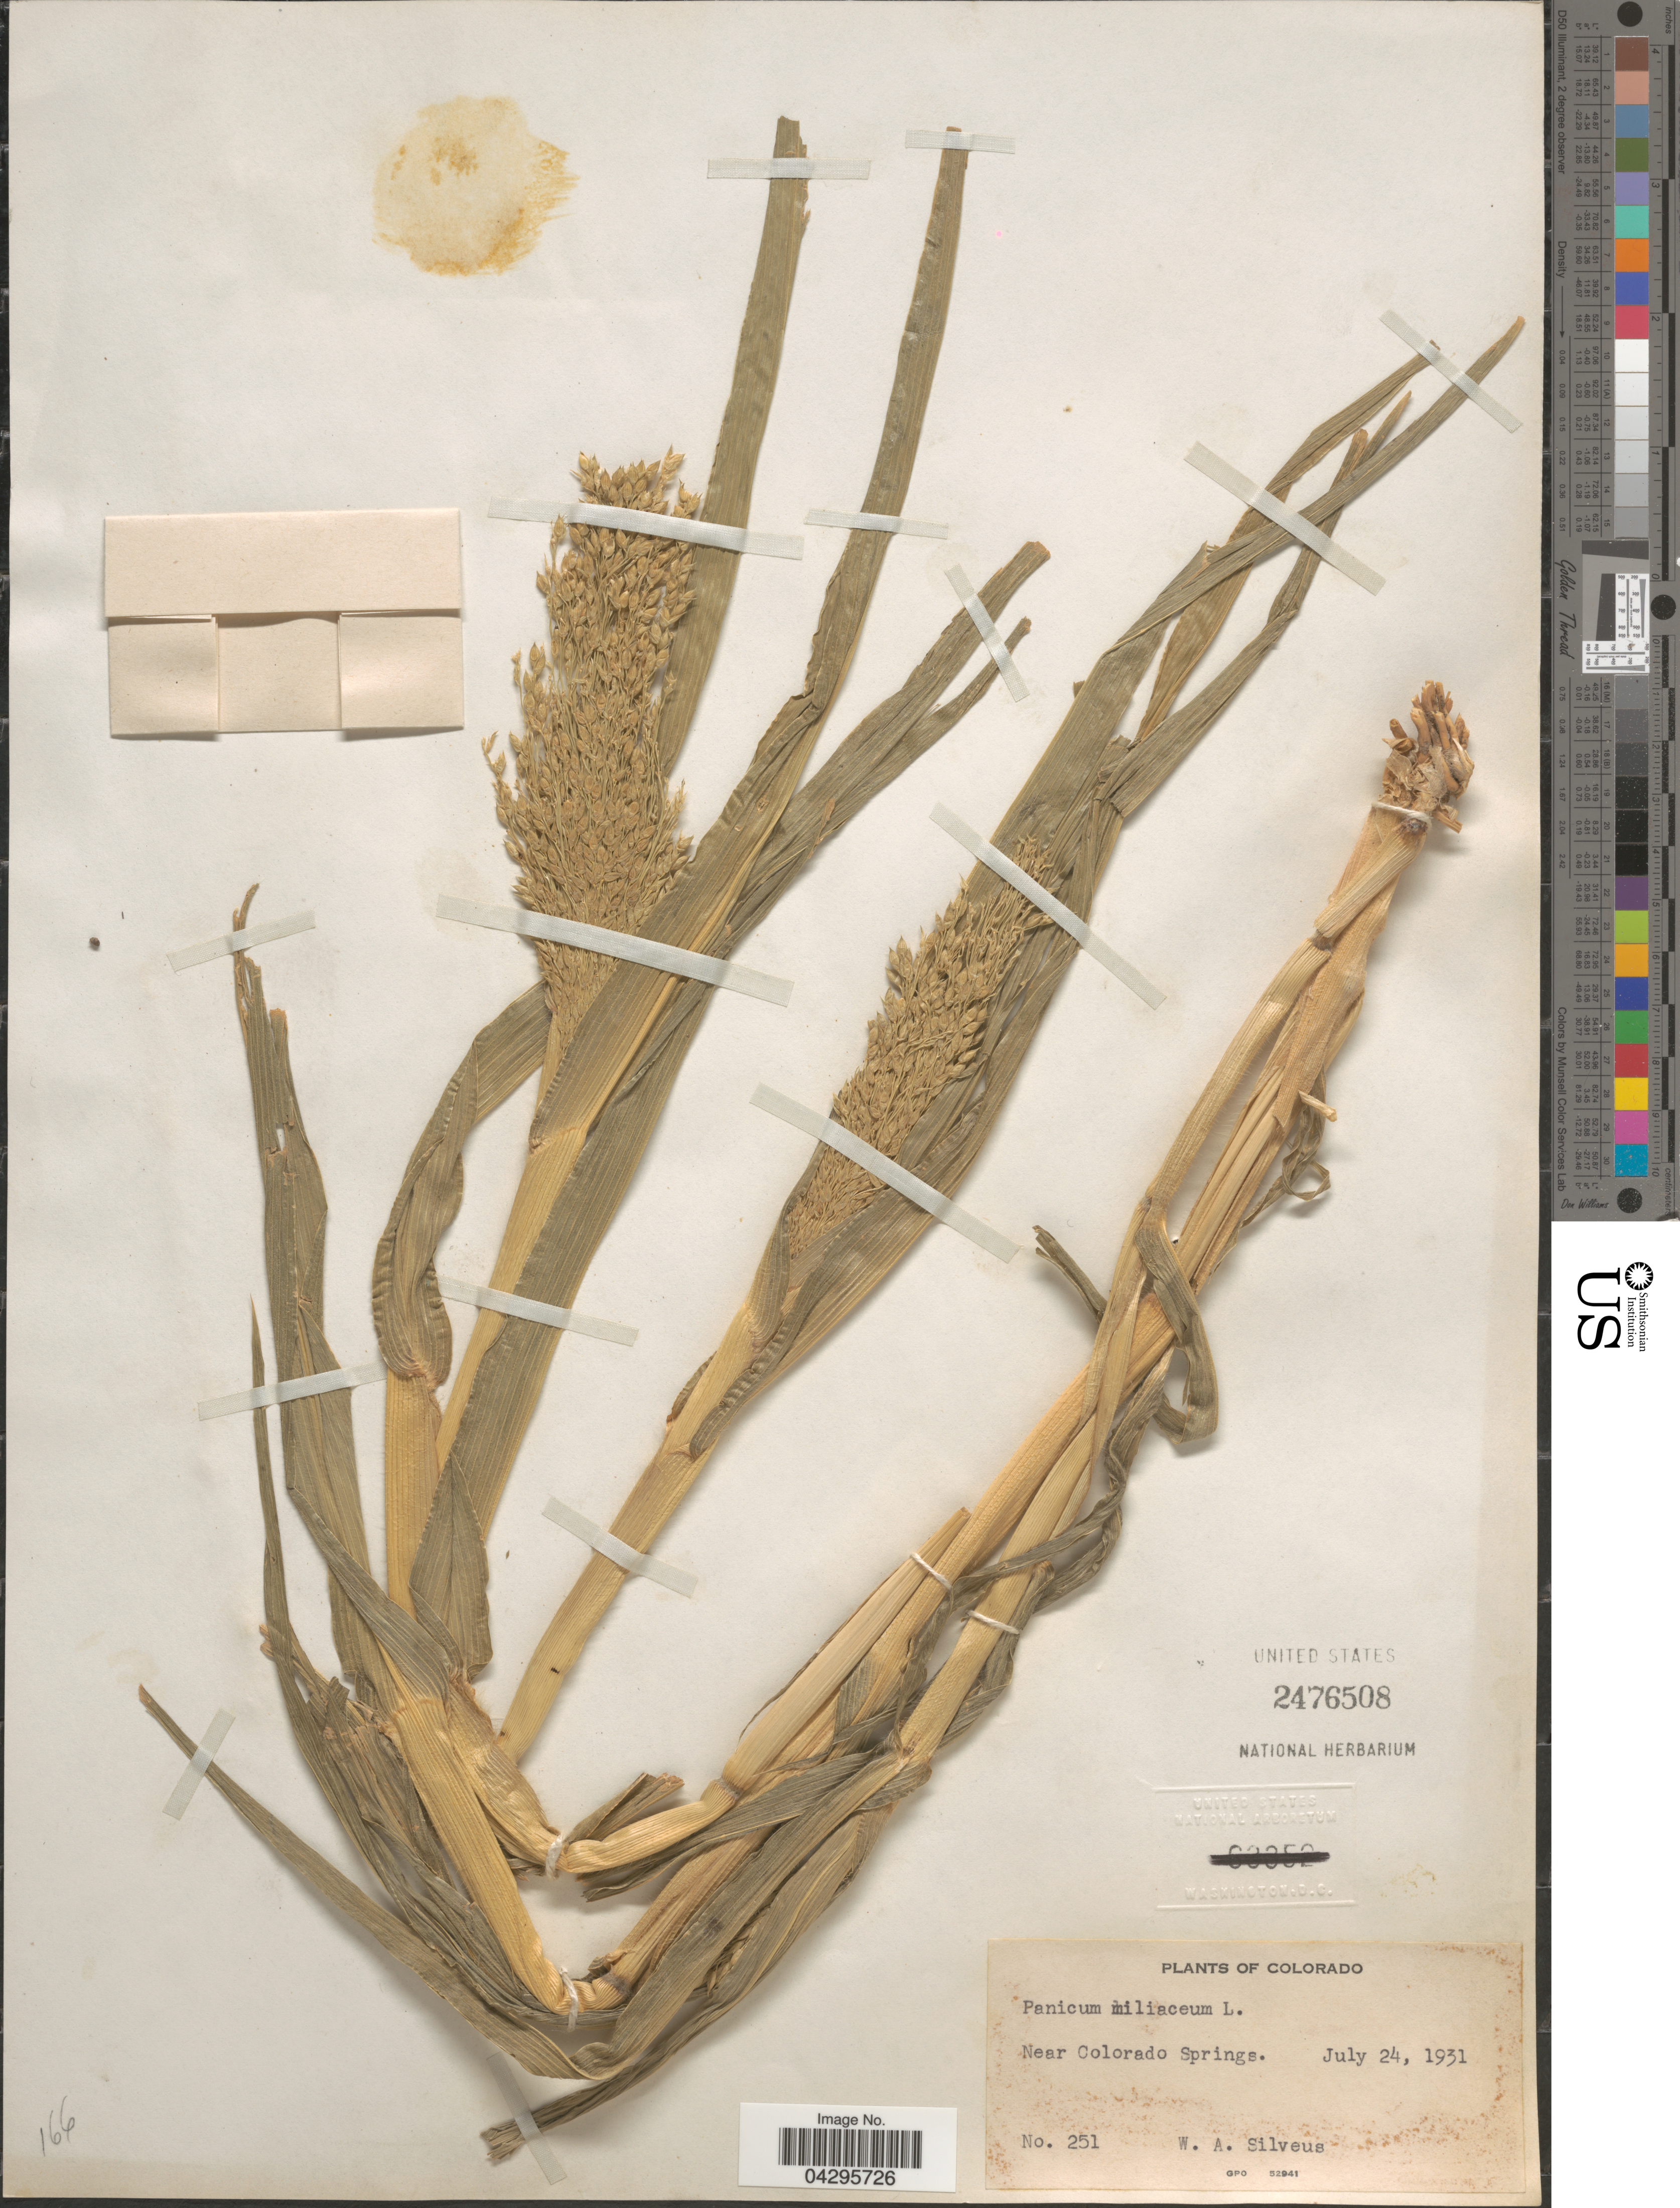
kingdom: Plantae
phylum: Tracheophyta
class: Liliopsida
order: Poales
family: Poaceae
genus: Panicum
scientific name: Panicum miliaceum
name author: L.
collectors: W. Silveus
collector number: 251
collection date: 1931-07-24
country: United States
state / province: Colorado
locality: Near Colorado Springs.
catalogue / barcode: US 2476508